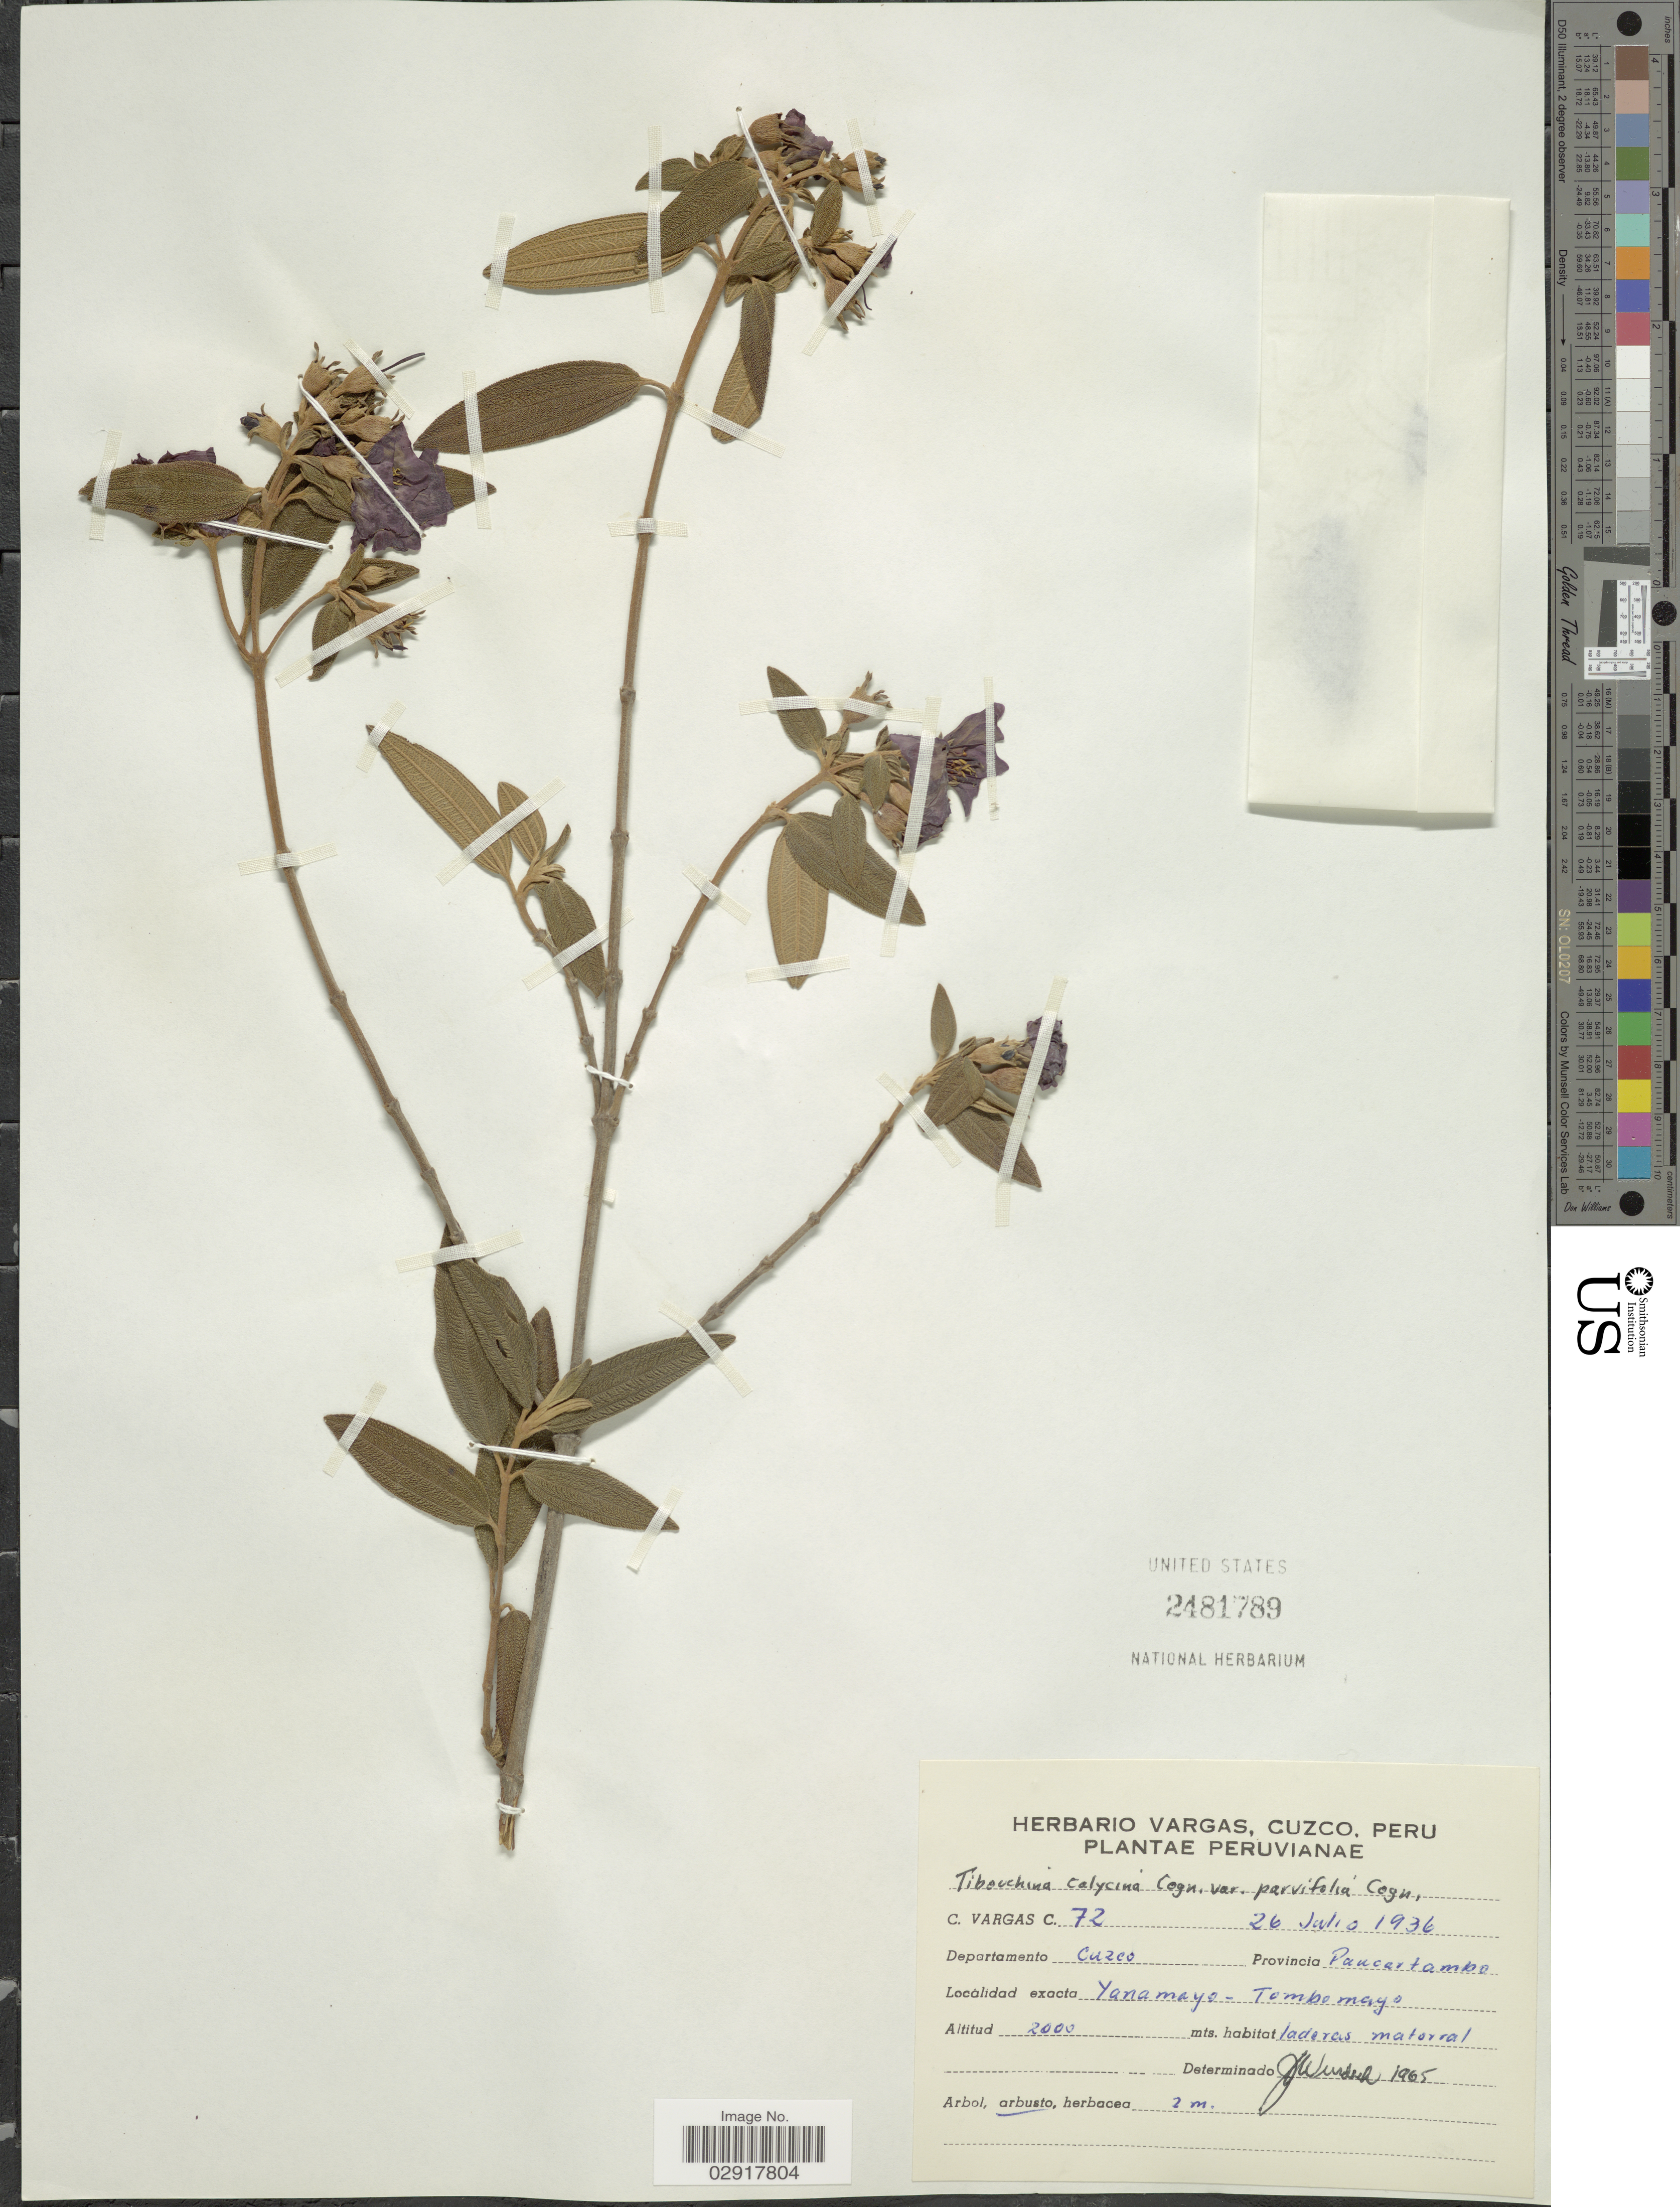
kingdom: Plantae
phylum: Tracheophyta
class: Magnoliopsida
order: Myrtales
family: Melastomataceae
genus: Tibouchina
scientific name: Tibouchina calycina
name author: Cogn.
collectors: C. Vargas Calderón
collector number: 72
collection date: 1936-07-26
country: Peru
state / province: Cusco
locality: Departamento Cuzco. Provincia Paucartambo. Yanamayo - Tombomayo.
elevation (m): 2000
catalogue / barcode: US 2481789